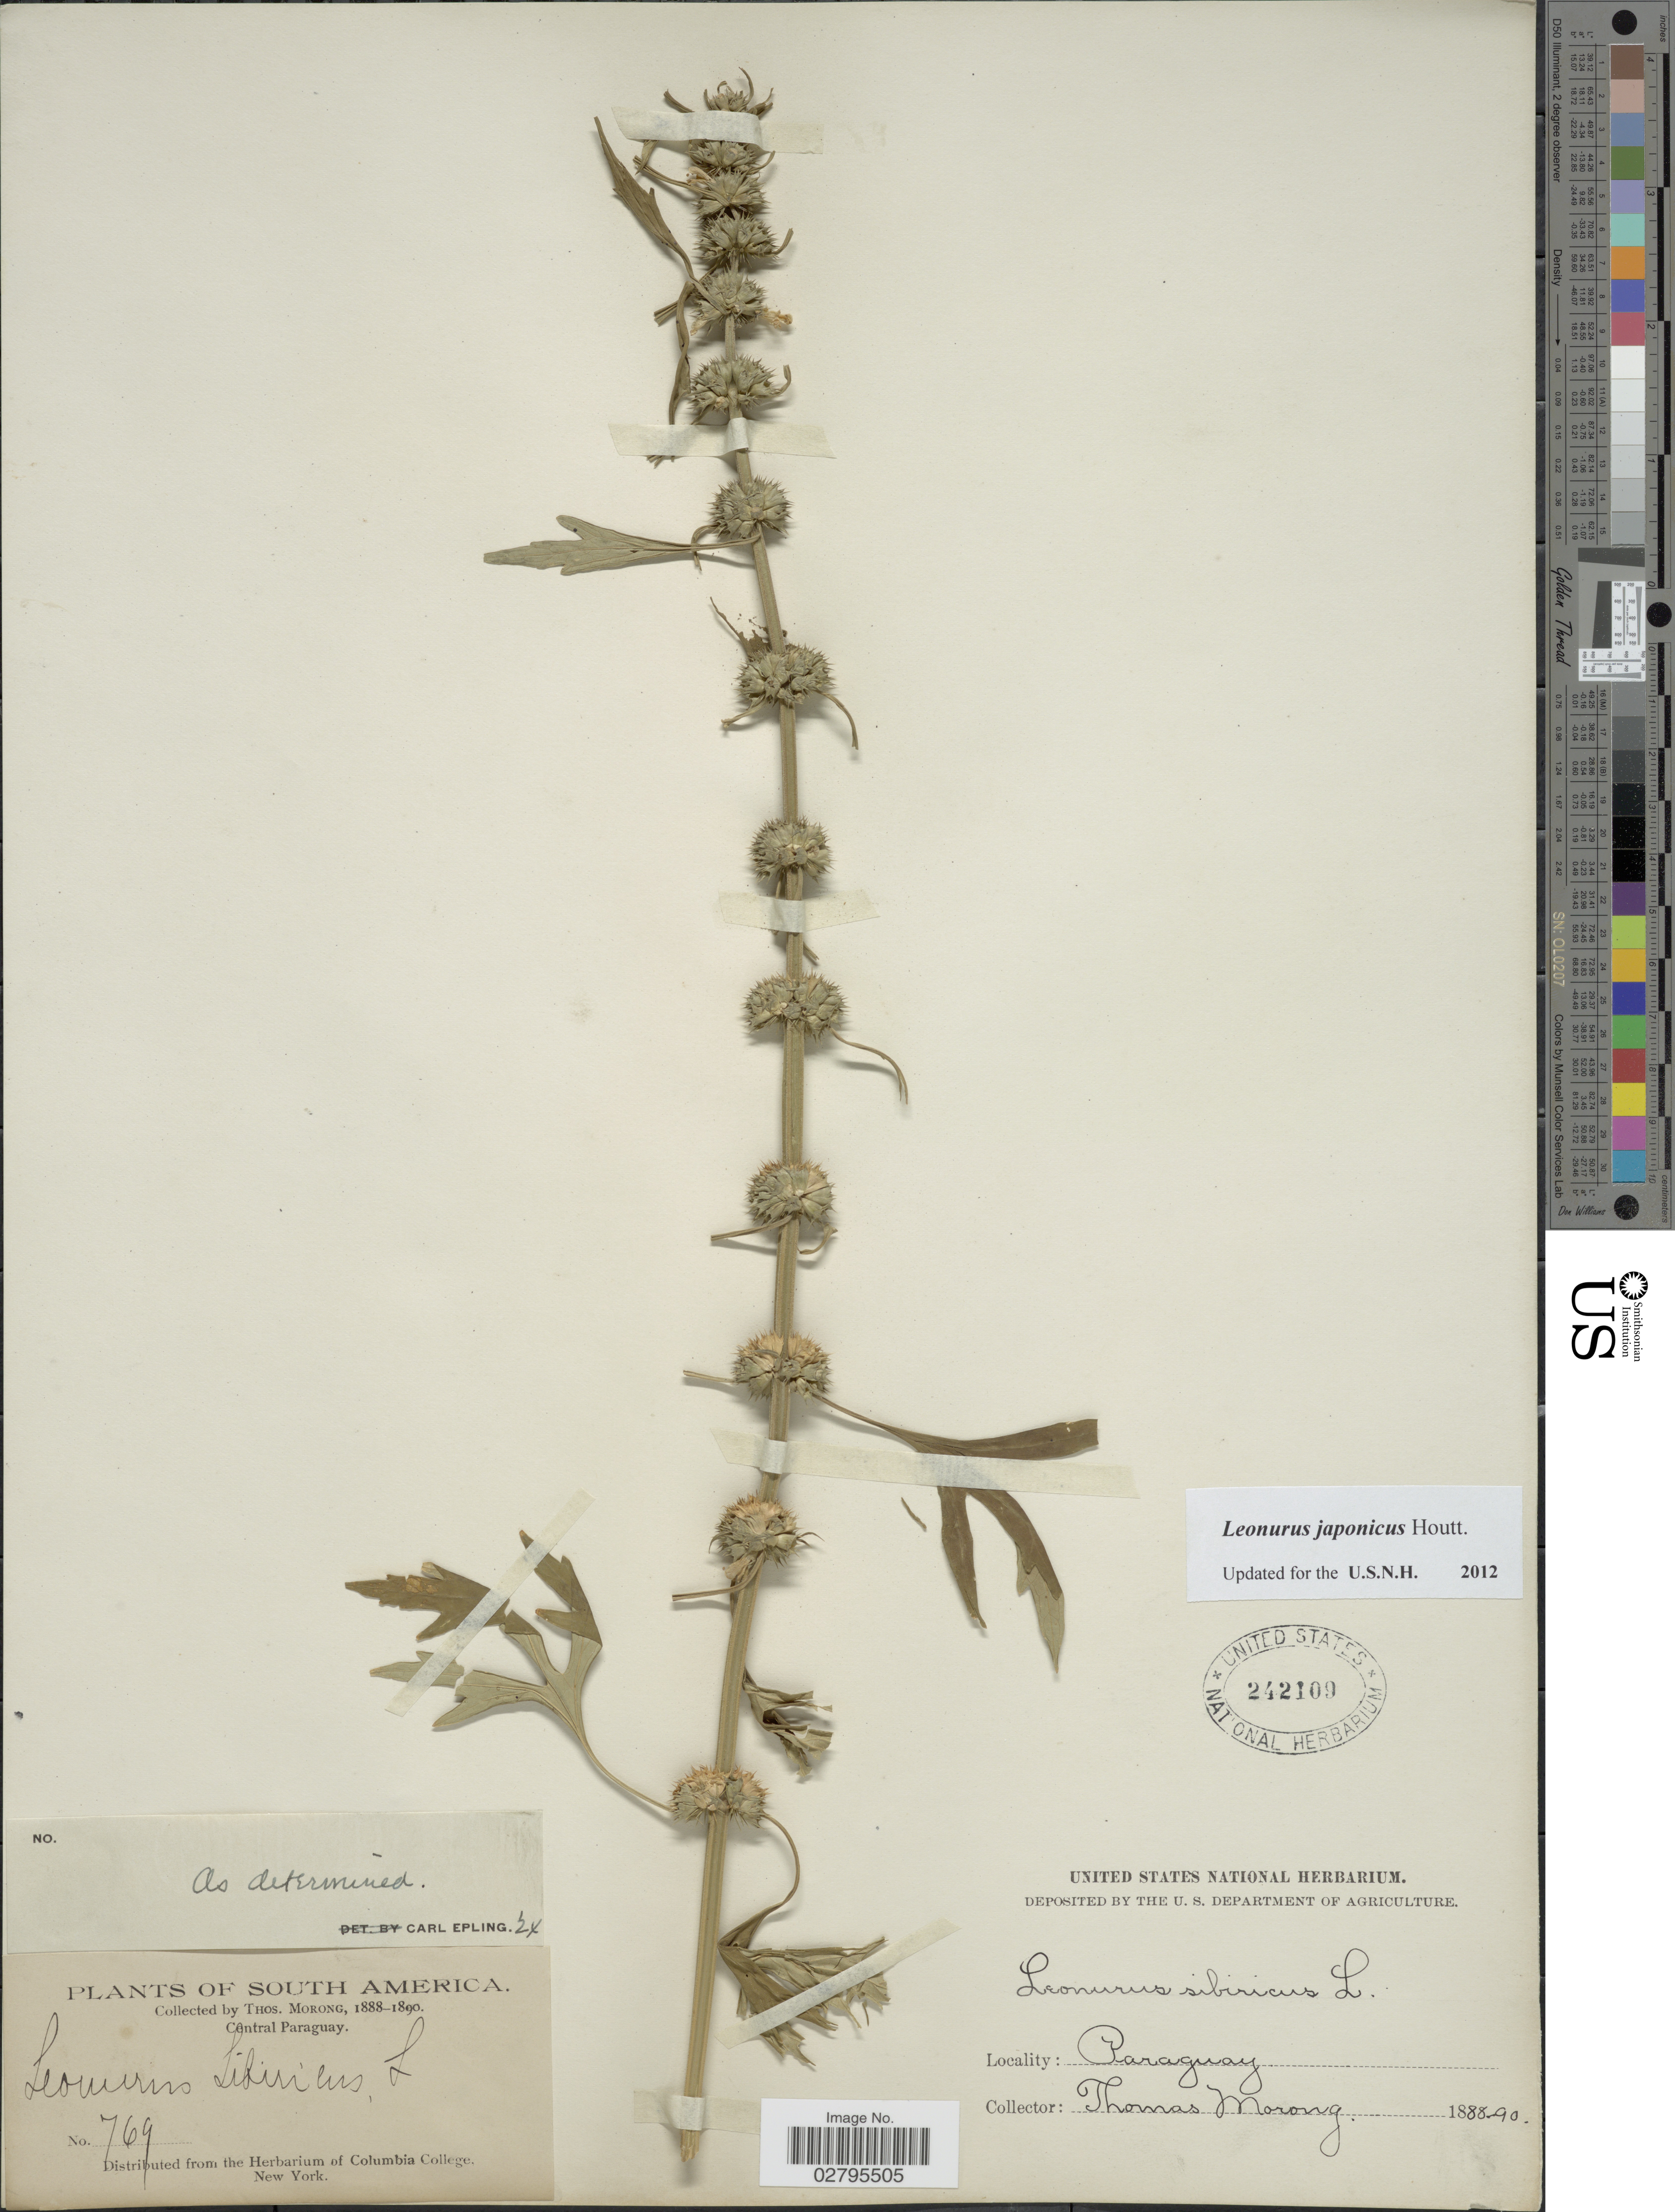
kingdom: Plantae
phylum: Tracheophyta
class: Magnoliopsida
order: Lamiales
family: Lamiaceae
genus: Leonurus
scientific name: Leonurus japonicus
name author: Houtt.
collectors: ex herb. T. Morong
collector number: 769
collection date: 1888/1890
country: Paraguay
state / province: Central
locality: Central Paraguay.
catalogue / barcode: US 242109